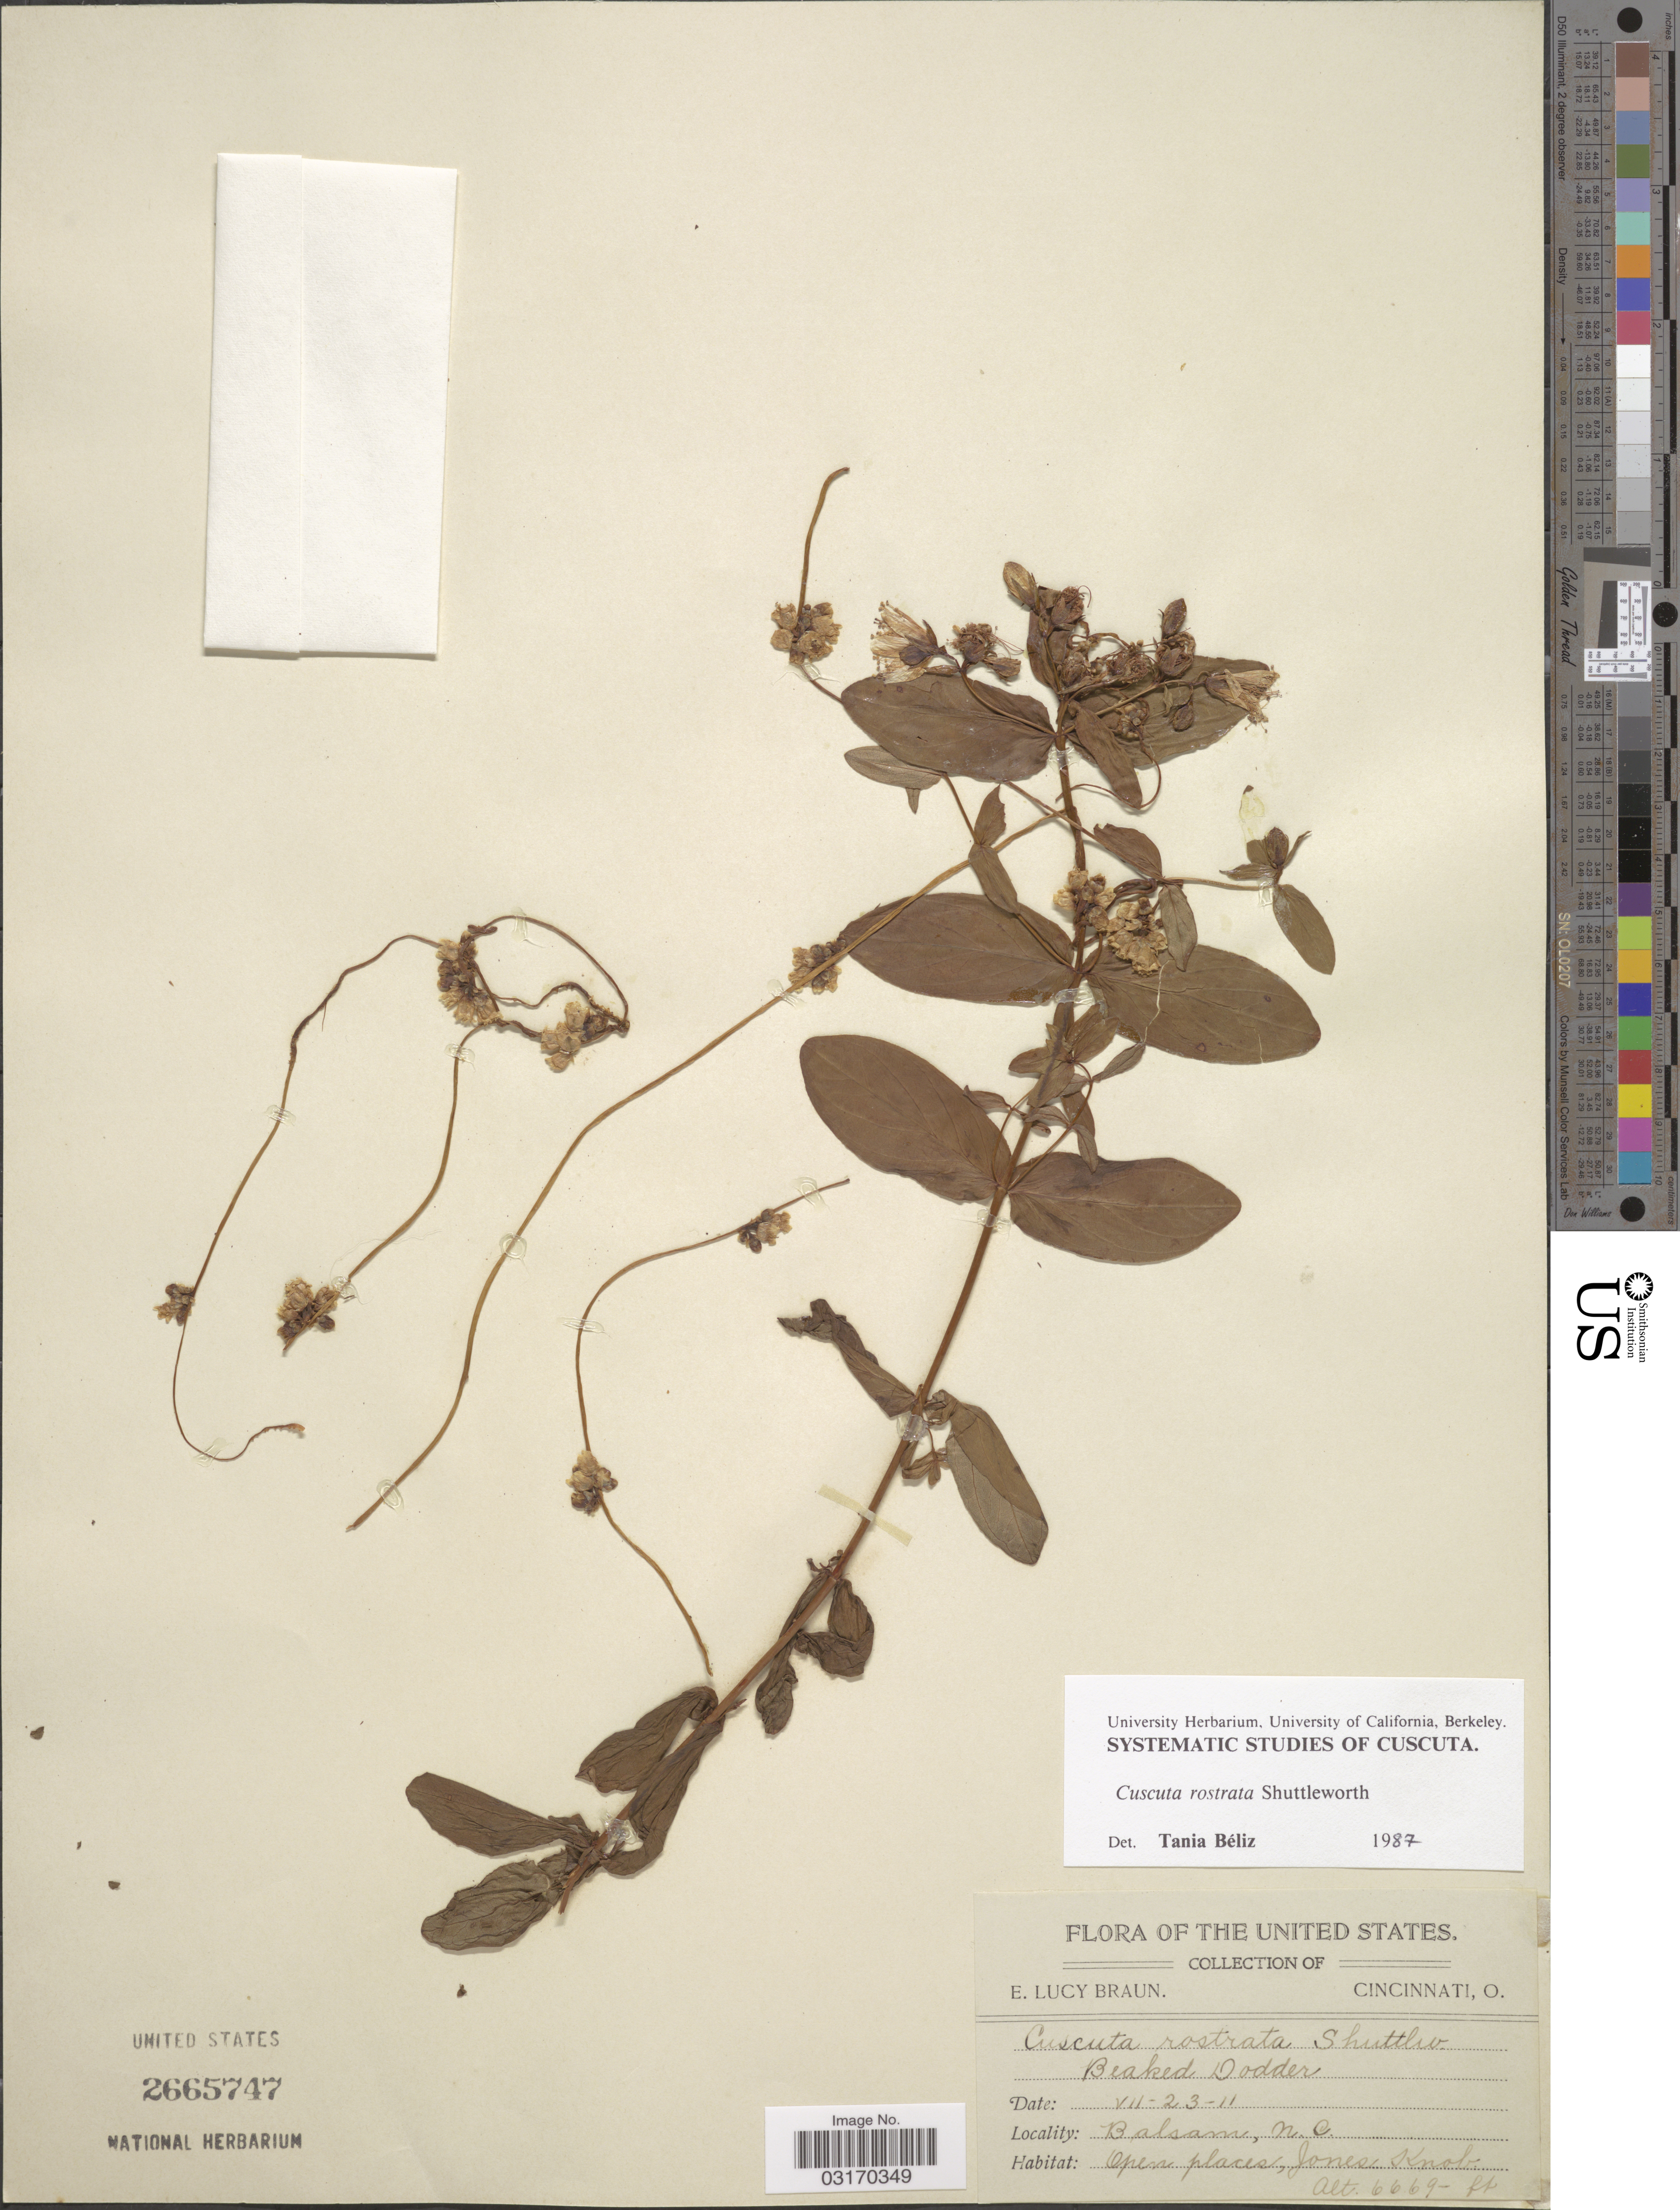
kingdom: Plantae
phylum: Tracheophyta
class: Magnoliopsida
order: Solanales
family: Convolvulaceae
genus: Cuscuta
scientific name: Cuscuta rostrata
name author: Shuttlew. ex Engelm. & A. Gray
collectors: E. L. Braun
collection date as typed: Transcribed d/m/y: 23/7/11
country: United States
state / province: North Carolina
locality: Balsam. Jones Knob.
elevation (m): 2033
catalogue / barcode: US 2665747